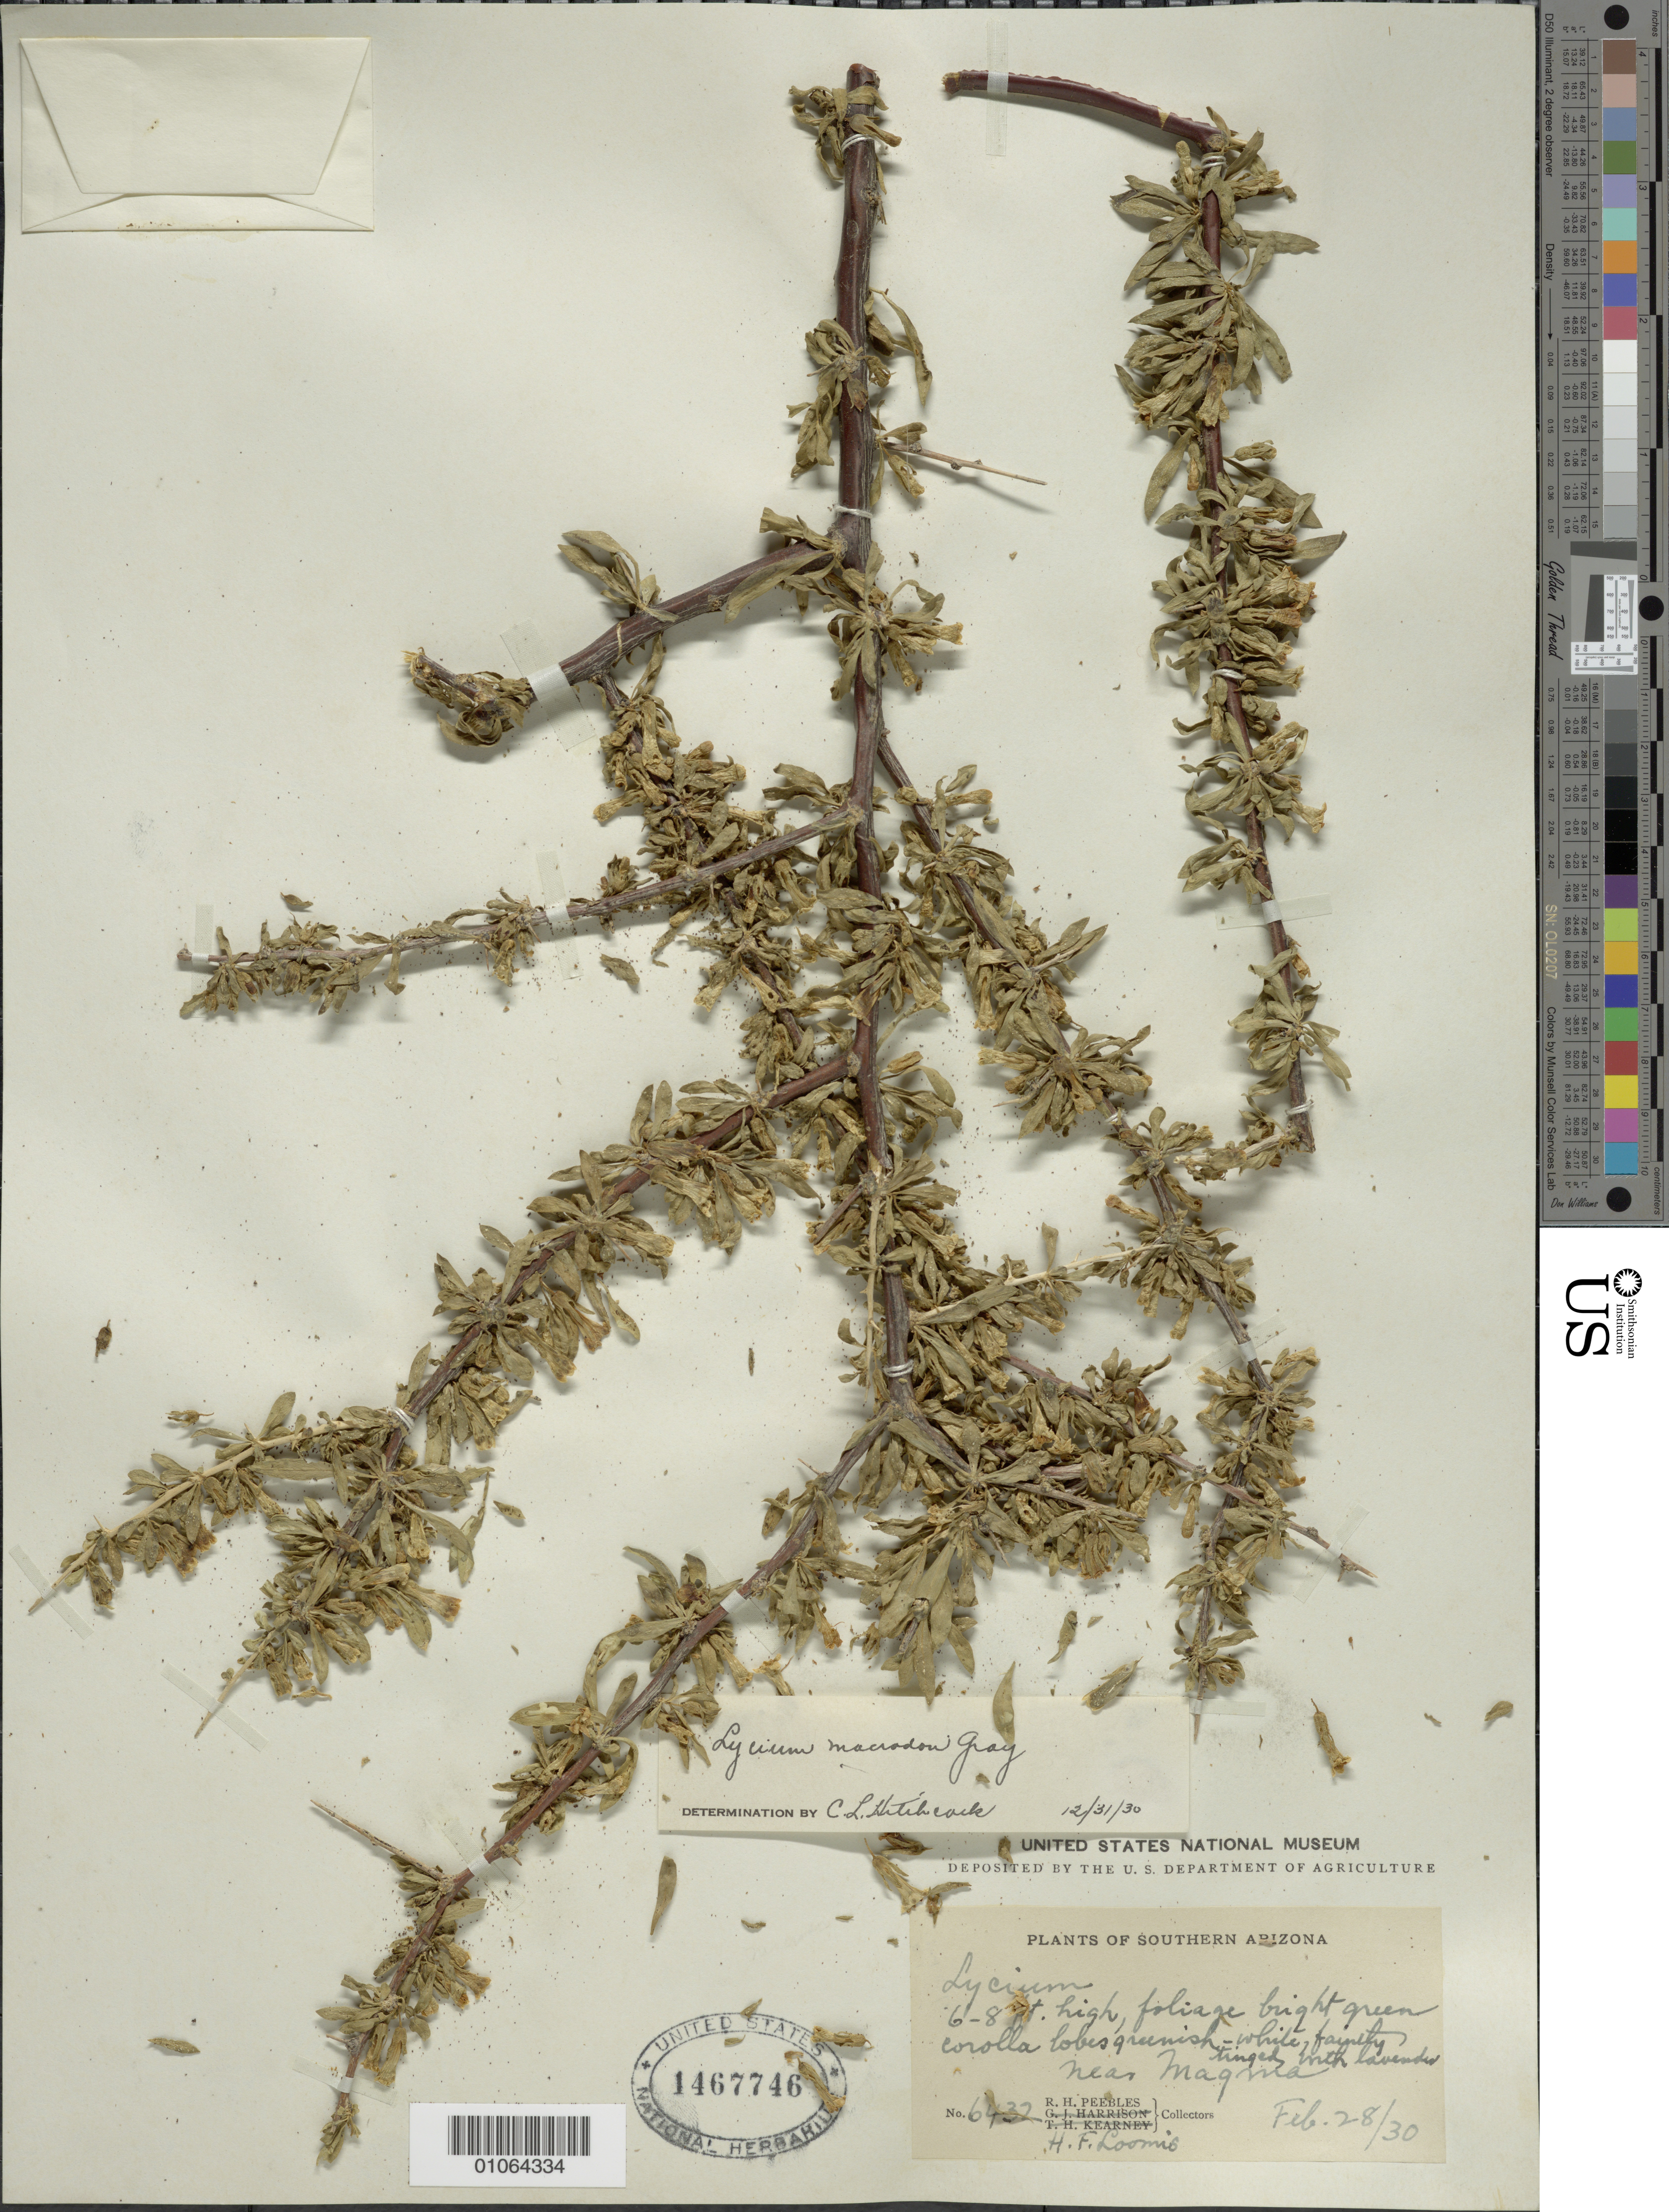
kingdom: Plantae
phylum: Tracheophyta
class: Magnoliopsida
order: Solanales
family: Solanaceae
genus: Lycium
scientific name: Lycium macrodon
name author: A. Gray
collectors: R. H. Peebles & H. F. Loomis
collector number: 6432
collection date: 1930-02-28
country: United States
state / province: Arizona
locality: Southern Arizona, near Magma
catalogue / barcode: US 1467746